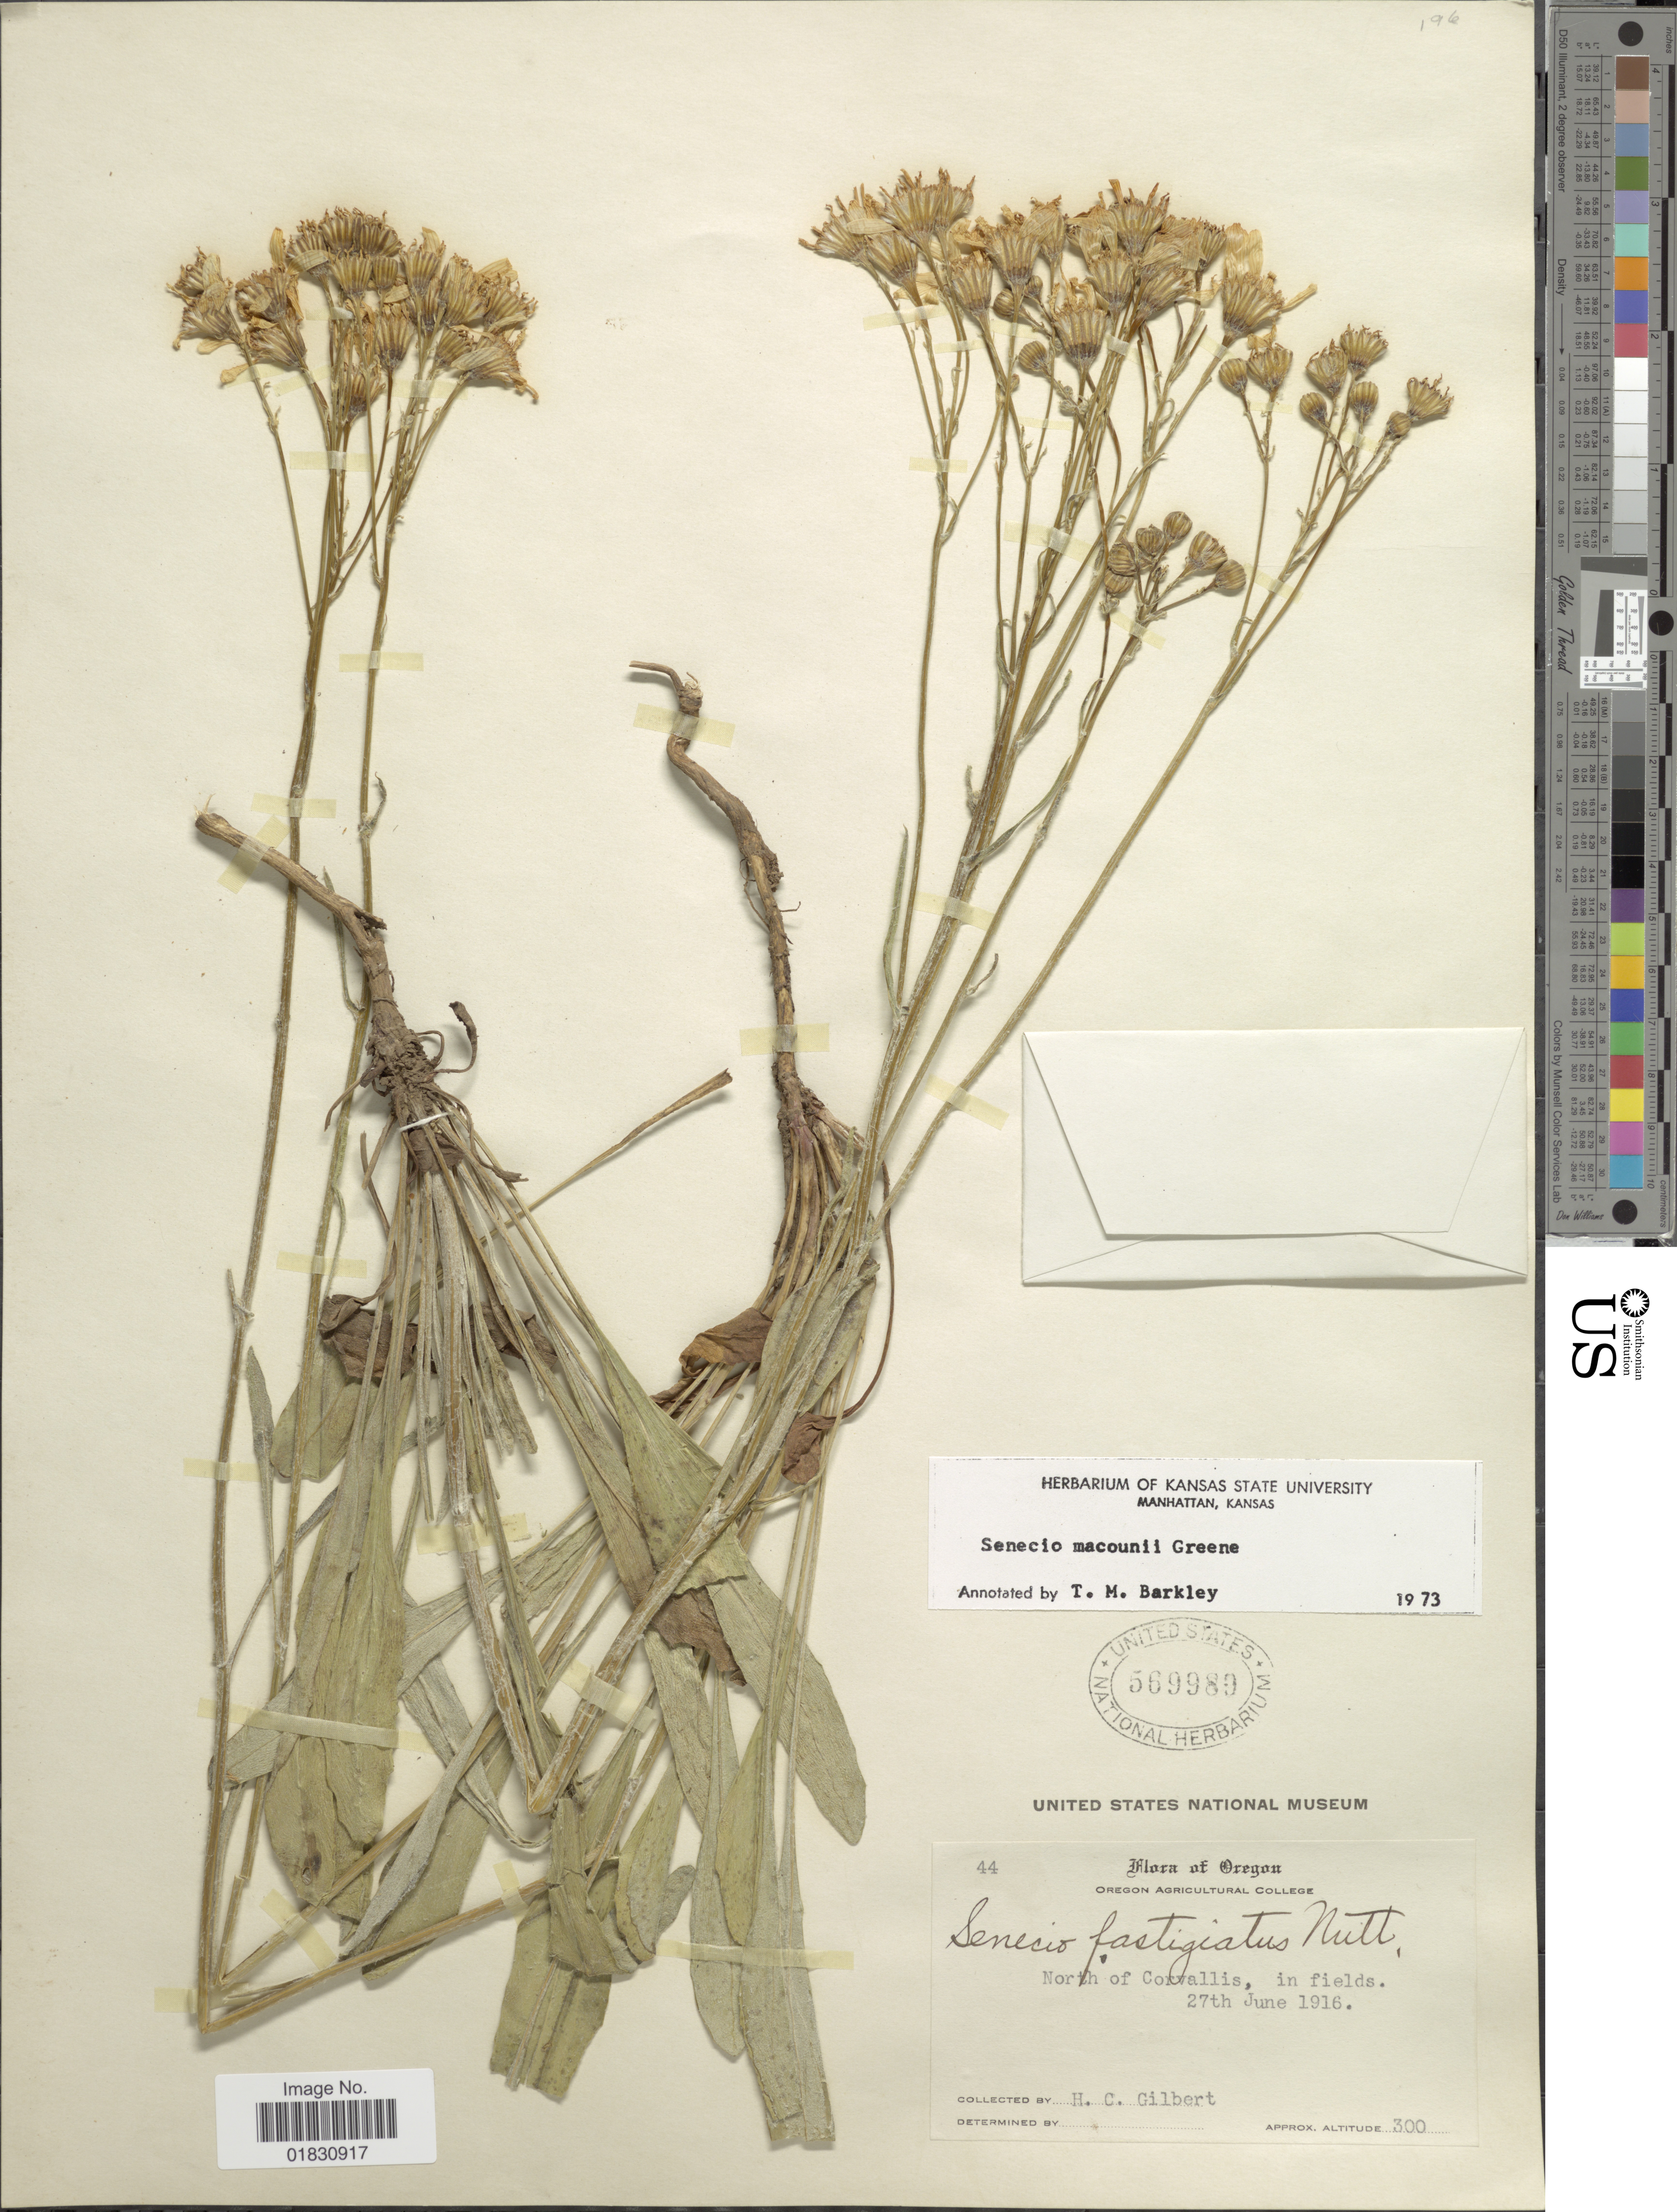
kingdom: Plantae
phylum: Tracheophyta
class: Magnoliopsida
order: Asterales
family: Asteraceae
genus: Packera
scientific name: Packera macounii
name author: (Greene) W.A. Weber & Á. Löve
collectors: H. Gilbert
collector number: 44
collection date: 1916-06-27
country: United States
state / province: Oregon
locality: North of Corvallis, in fields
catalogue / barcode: US 569989